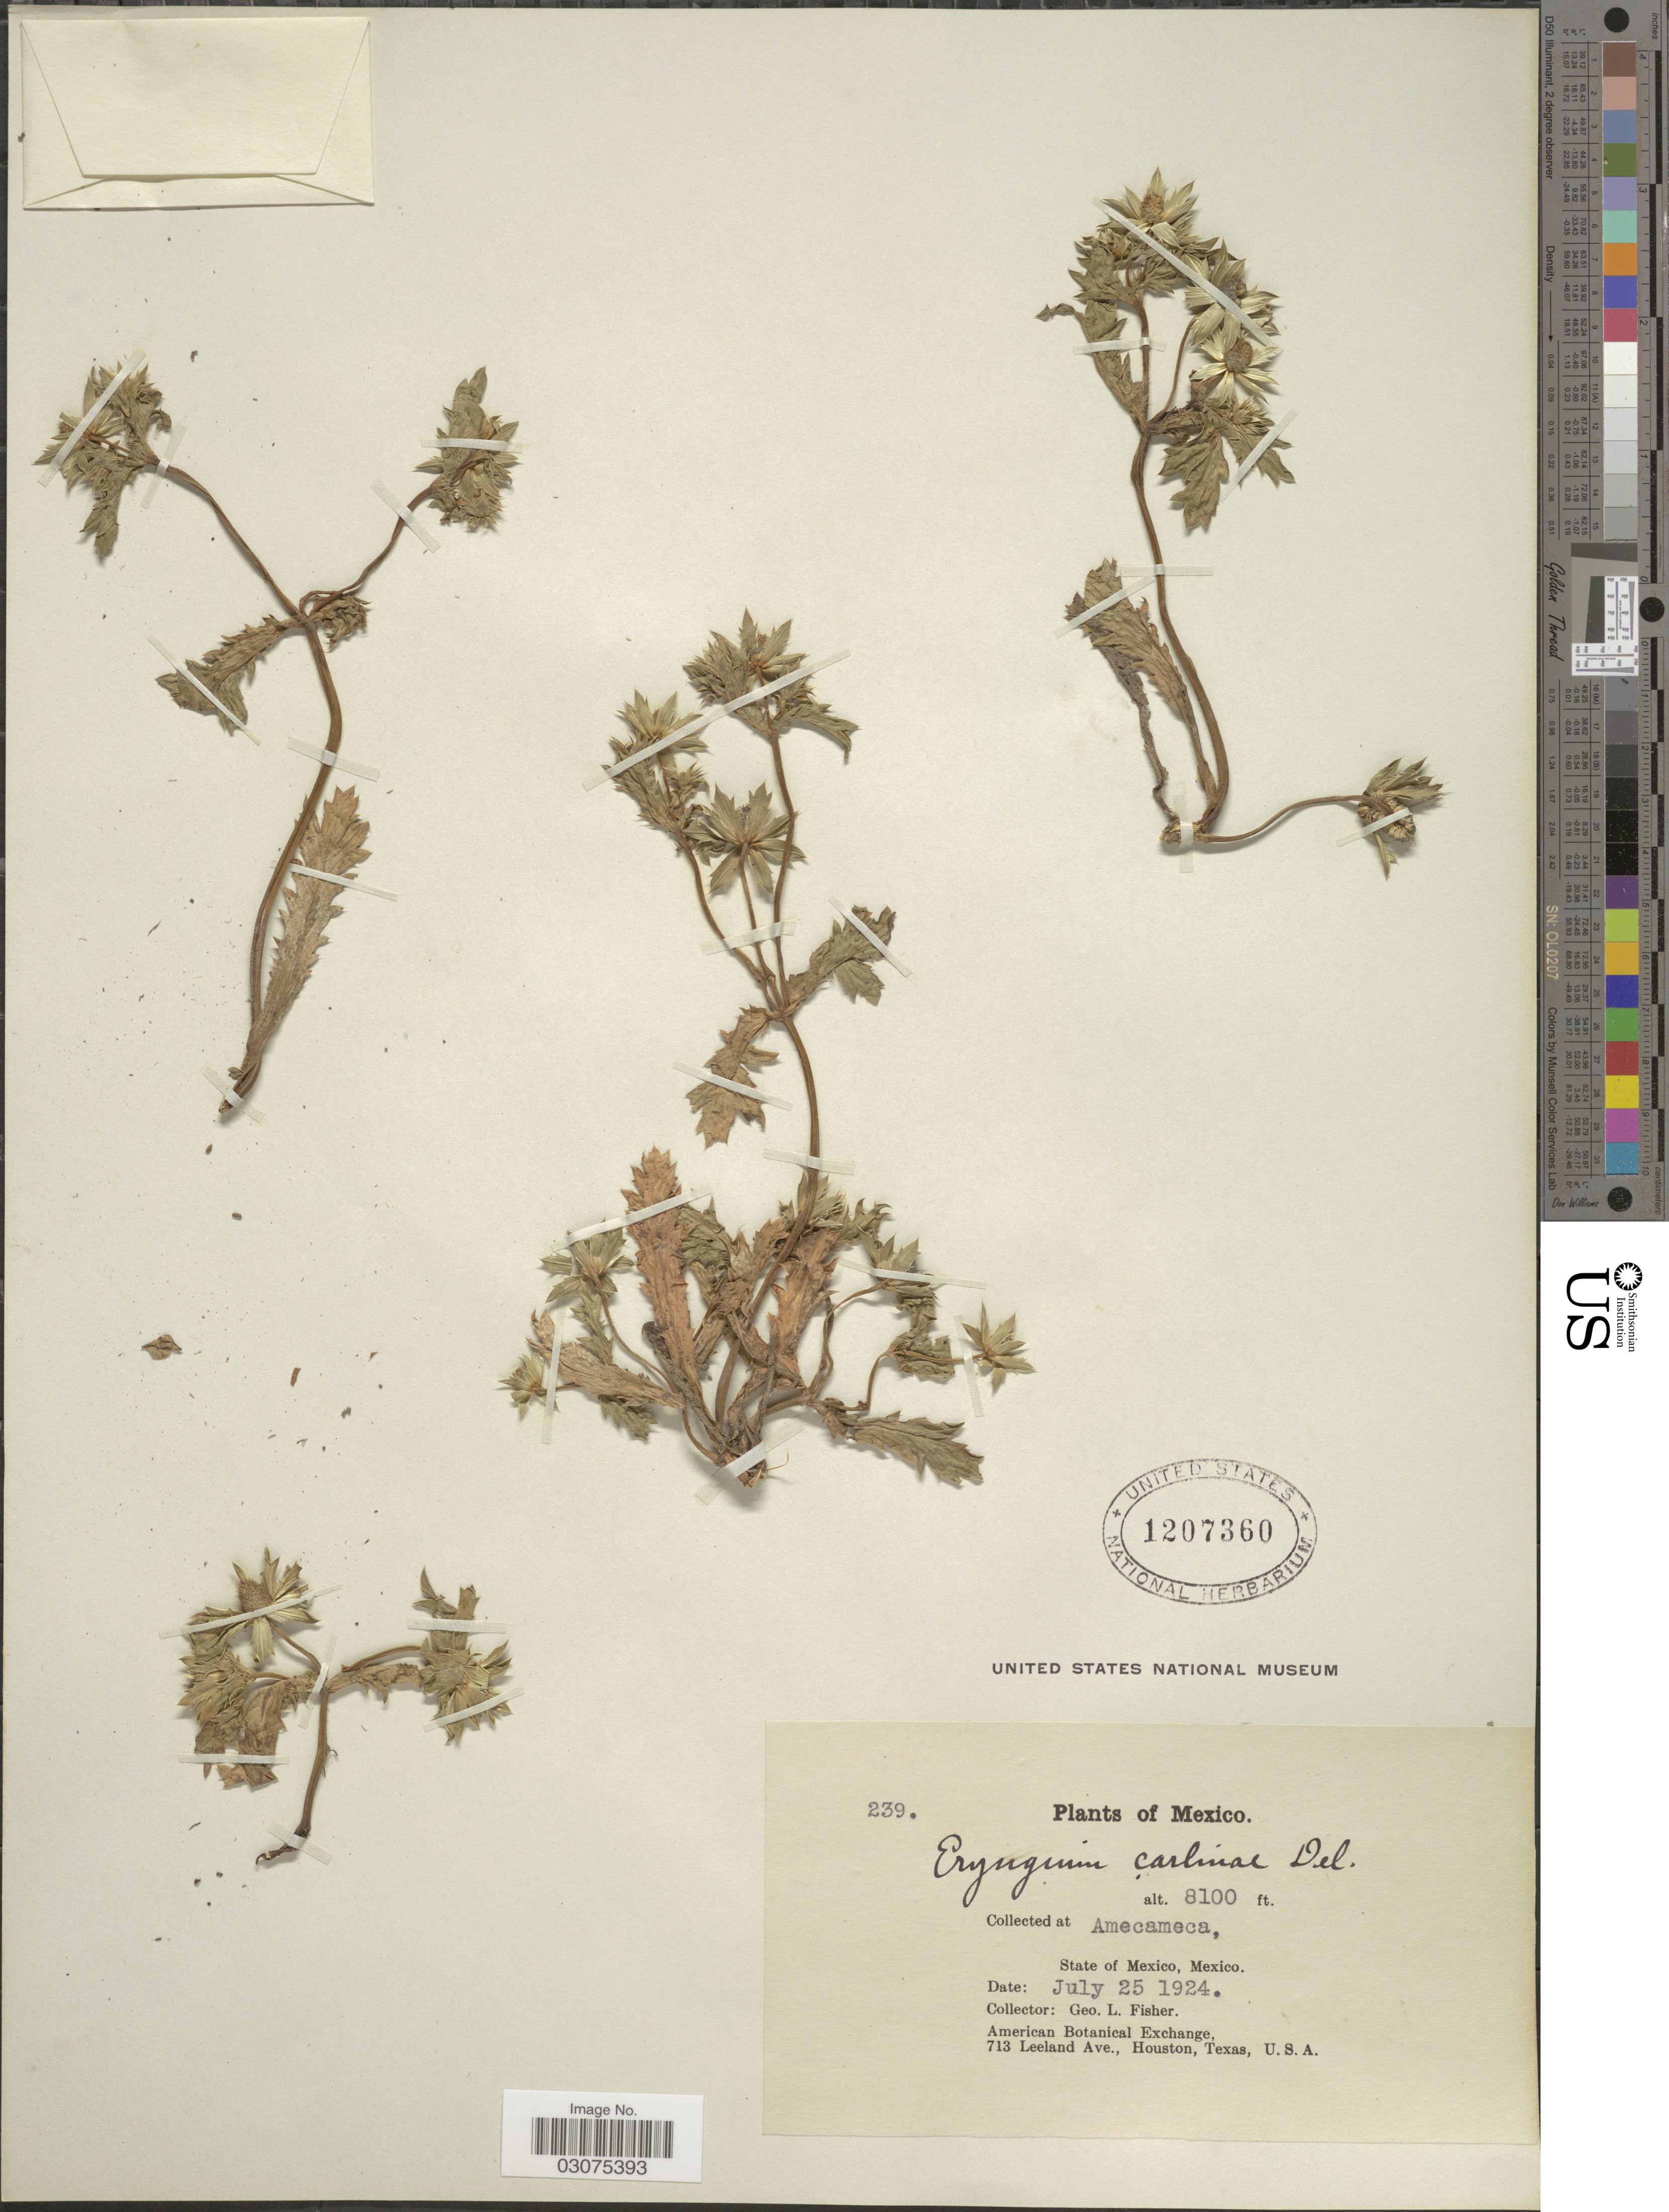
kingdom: Plantae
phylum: Tracheophyta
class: Magnoliopsida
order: Apiales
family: Apiaceae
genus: Eryngium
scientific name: Eryngium carlinae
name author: F. Delaroche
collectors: G. L. Fisher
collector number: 239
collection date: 1924-07-25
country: Mexico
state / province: México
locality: Amecameca.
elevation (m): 2469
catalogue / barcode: US 1207360